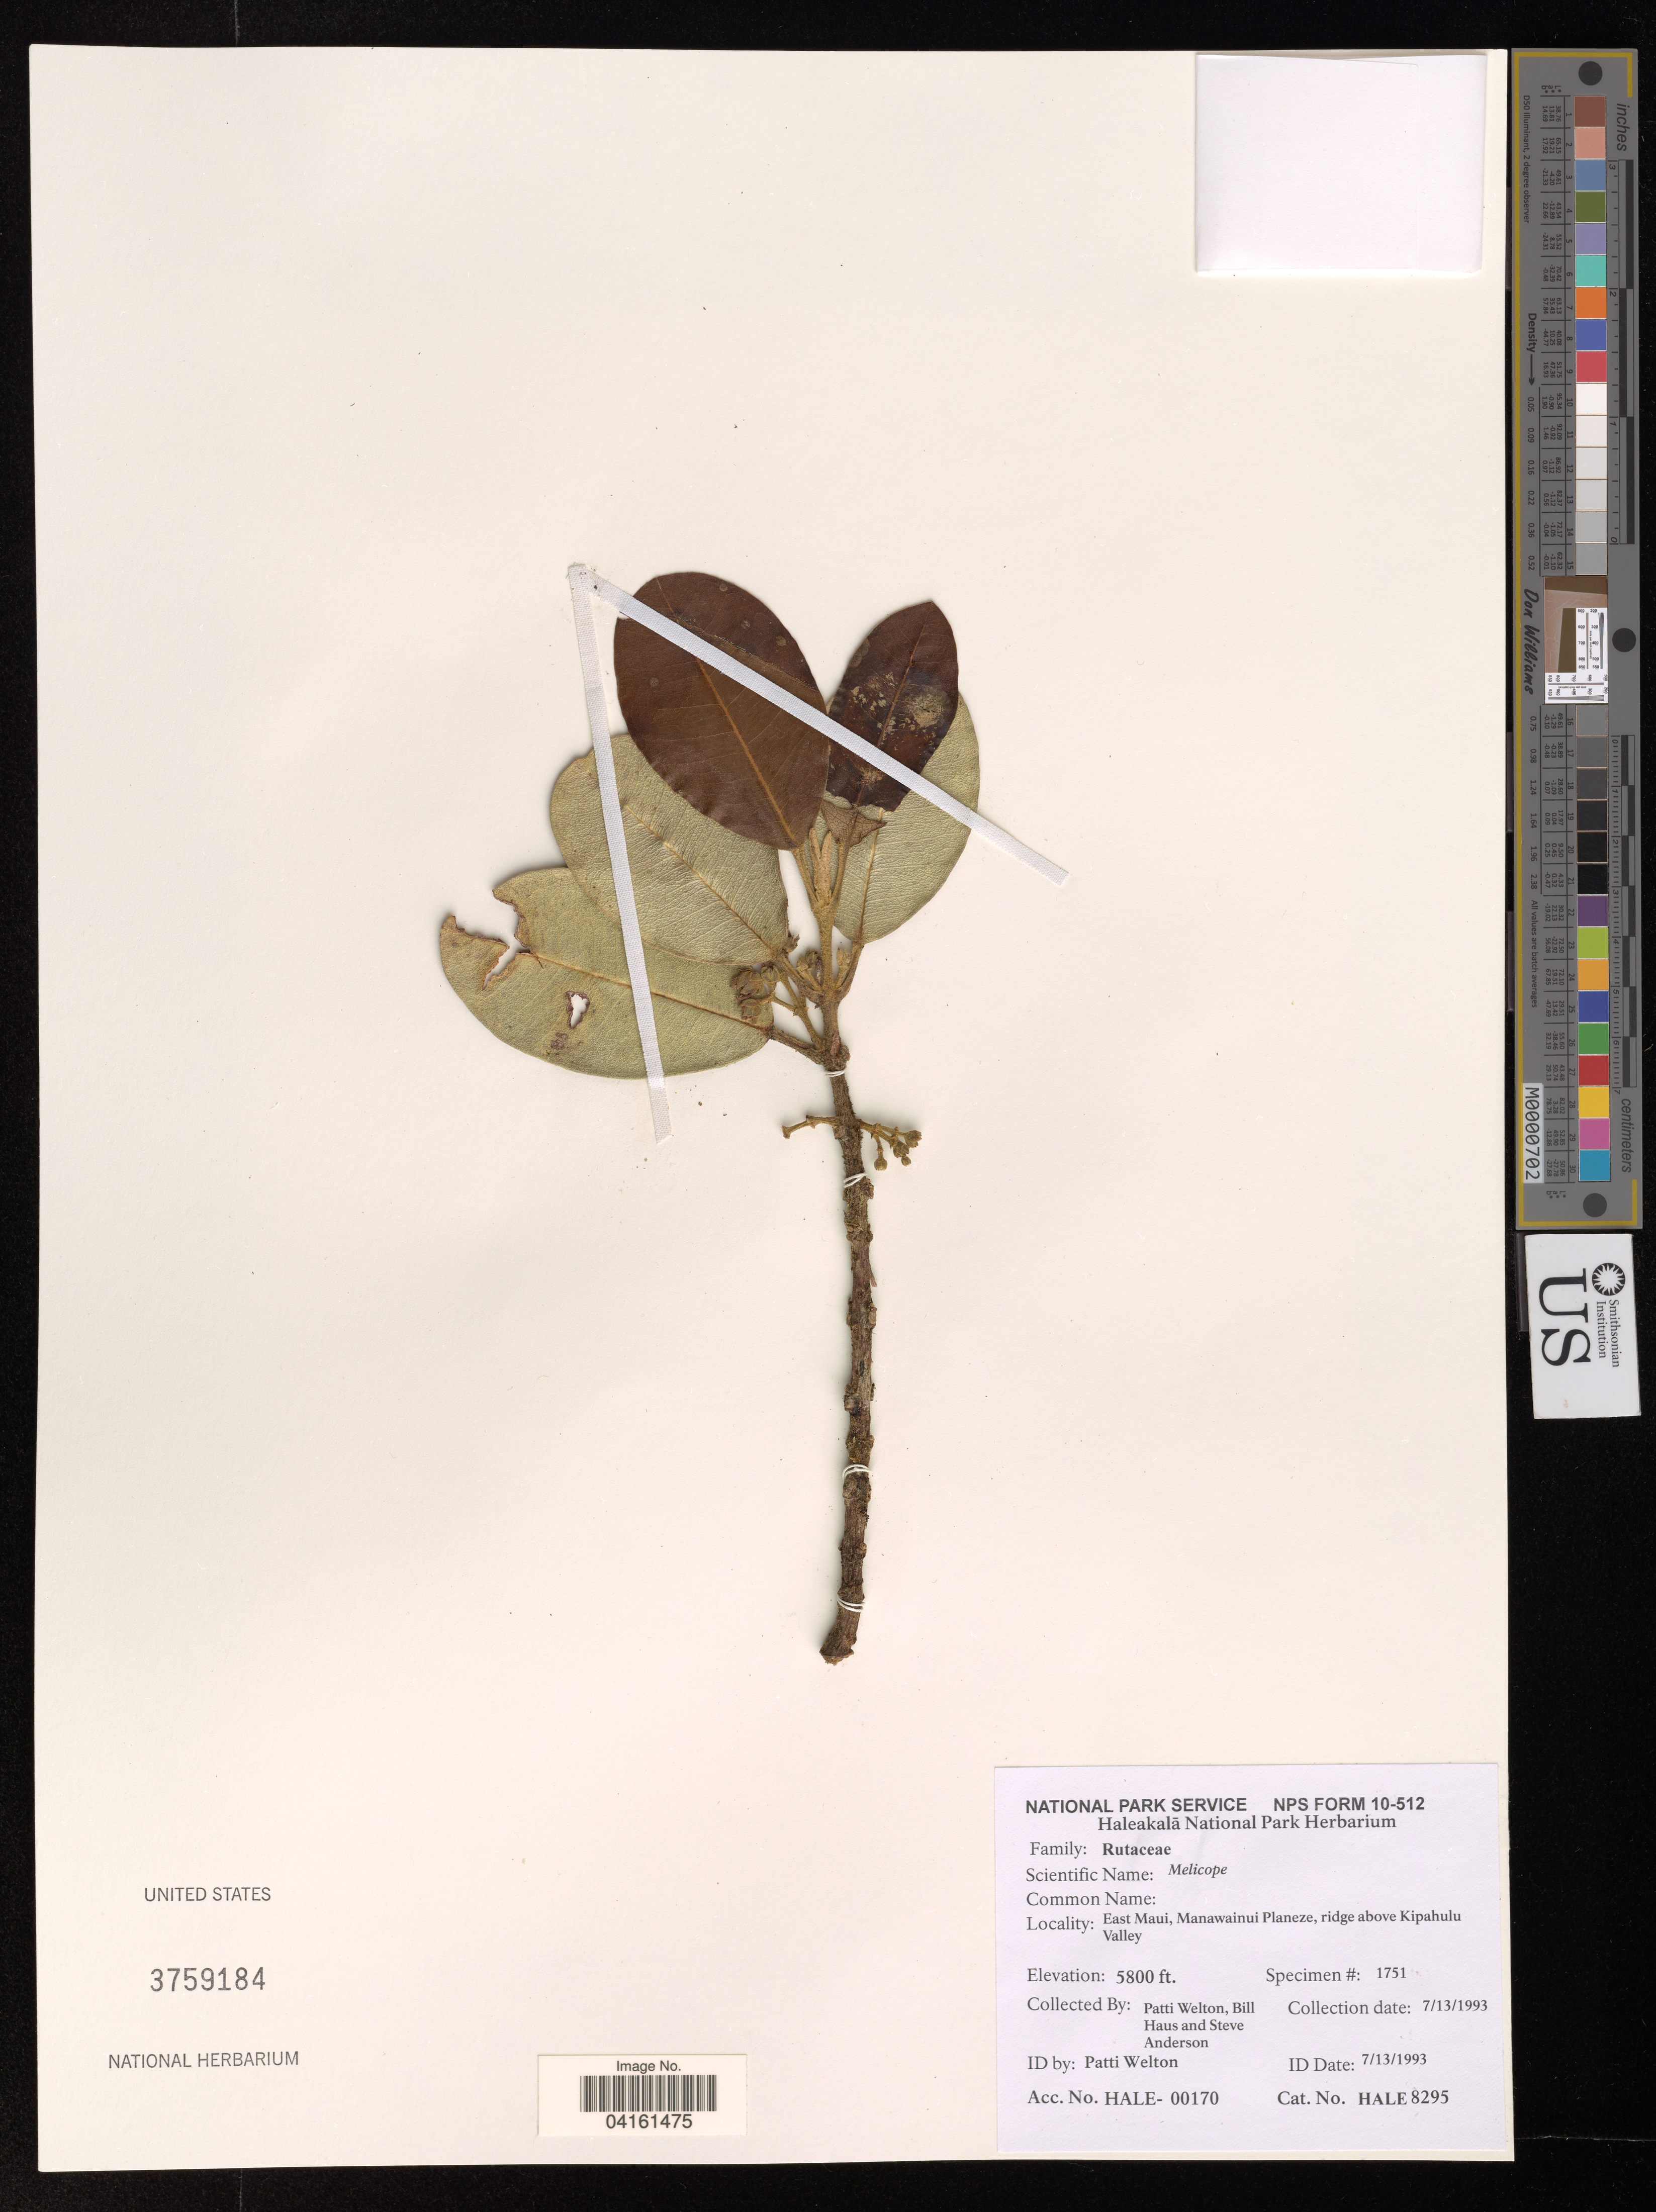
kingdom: Plantae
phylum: Tracheophyta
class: Magnoliopsida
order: Sapindales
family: Rutaceae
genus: Melicope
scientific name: Melicope sp.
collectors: P. Welton, B. Haus & S. Anderson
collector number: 1751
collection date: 1993-07-13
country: United States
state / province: Hawaii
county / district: Maui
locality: East Maui, Manawainui Planeze, ridge above Kipahulu Valley.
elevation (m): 1768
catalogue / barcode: US 3759184